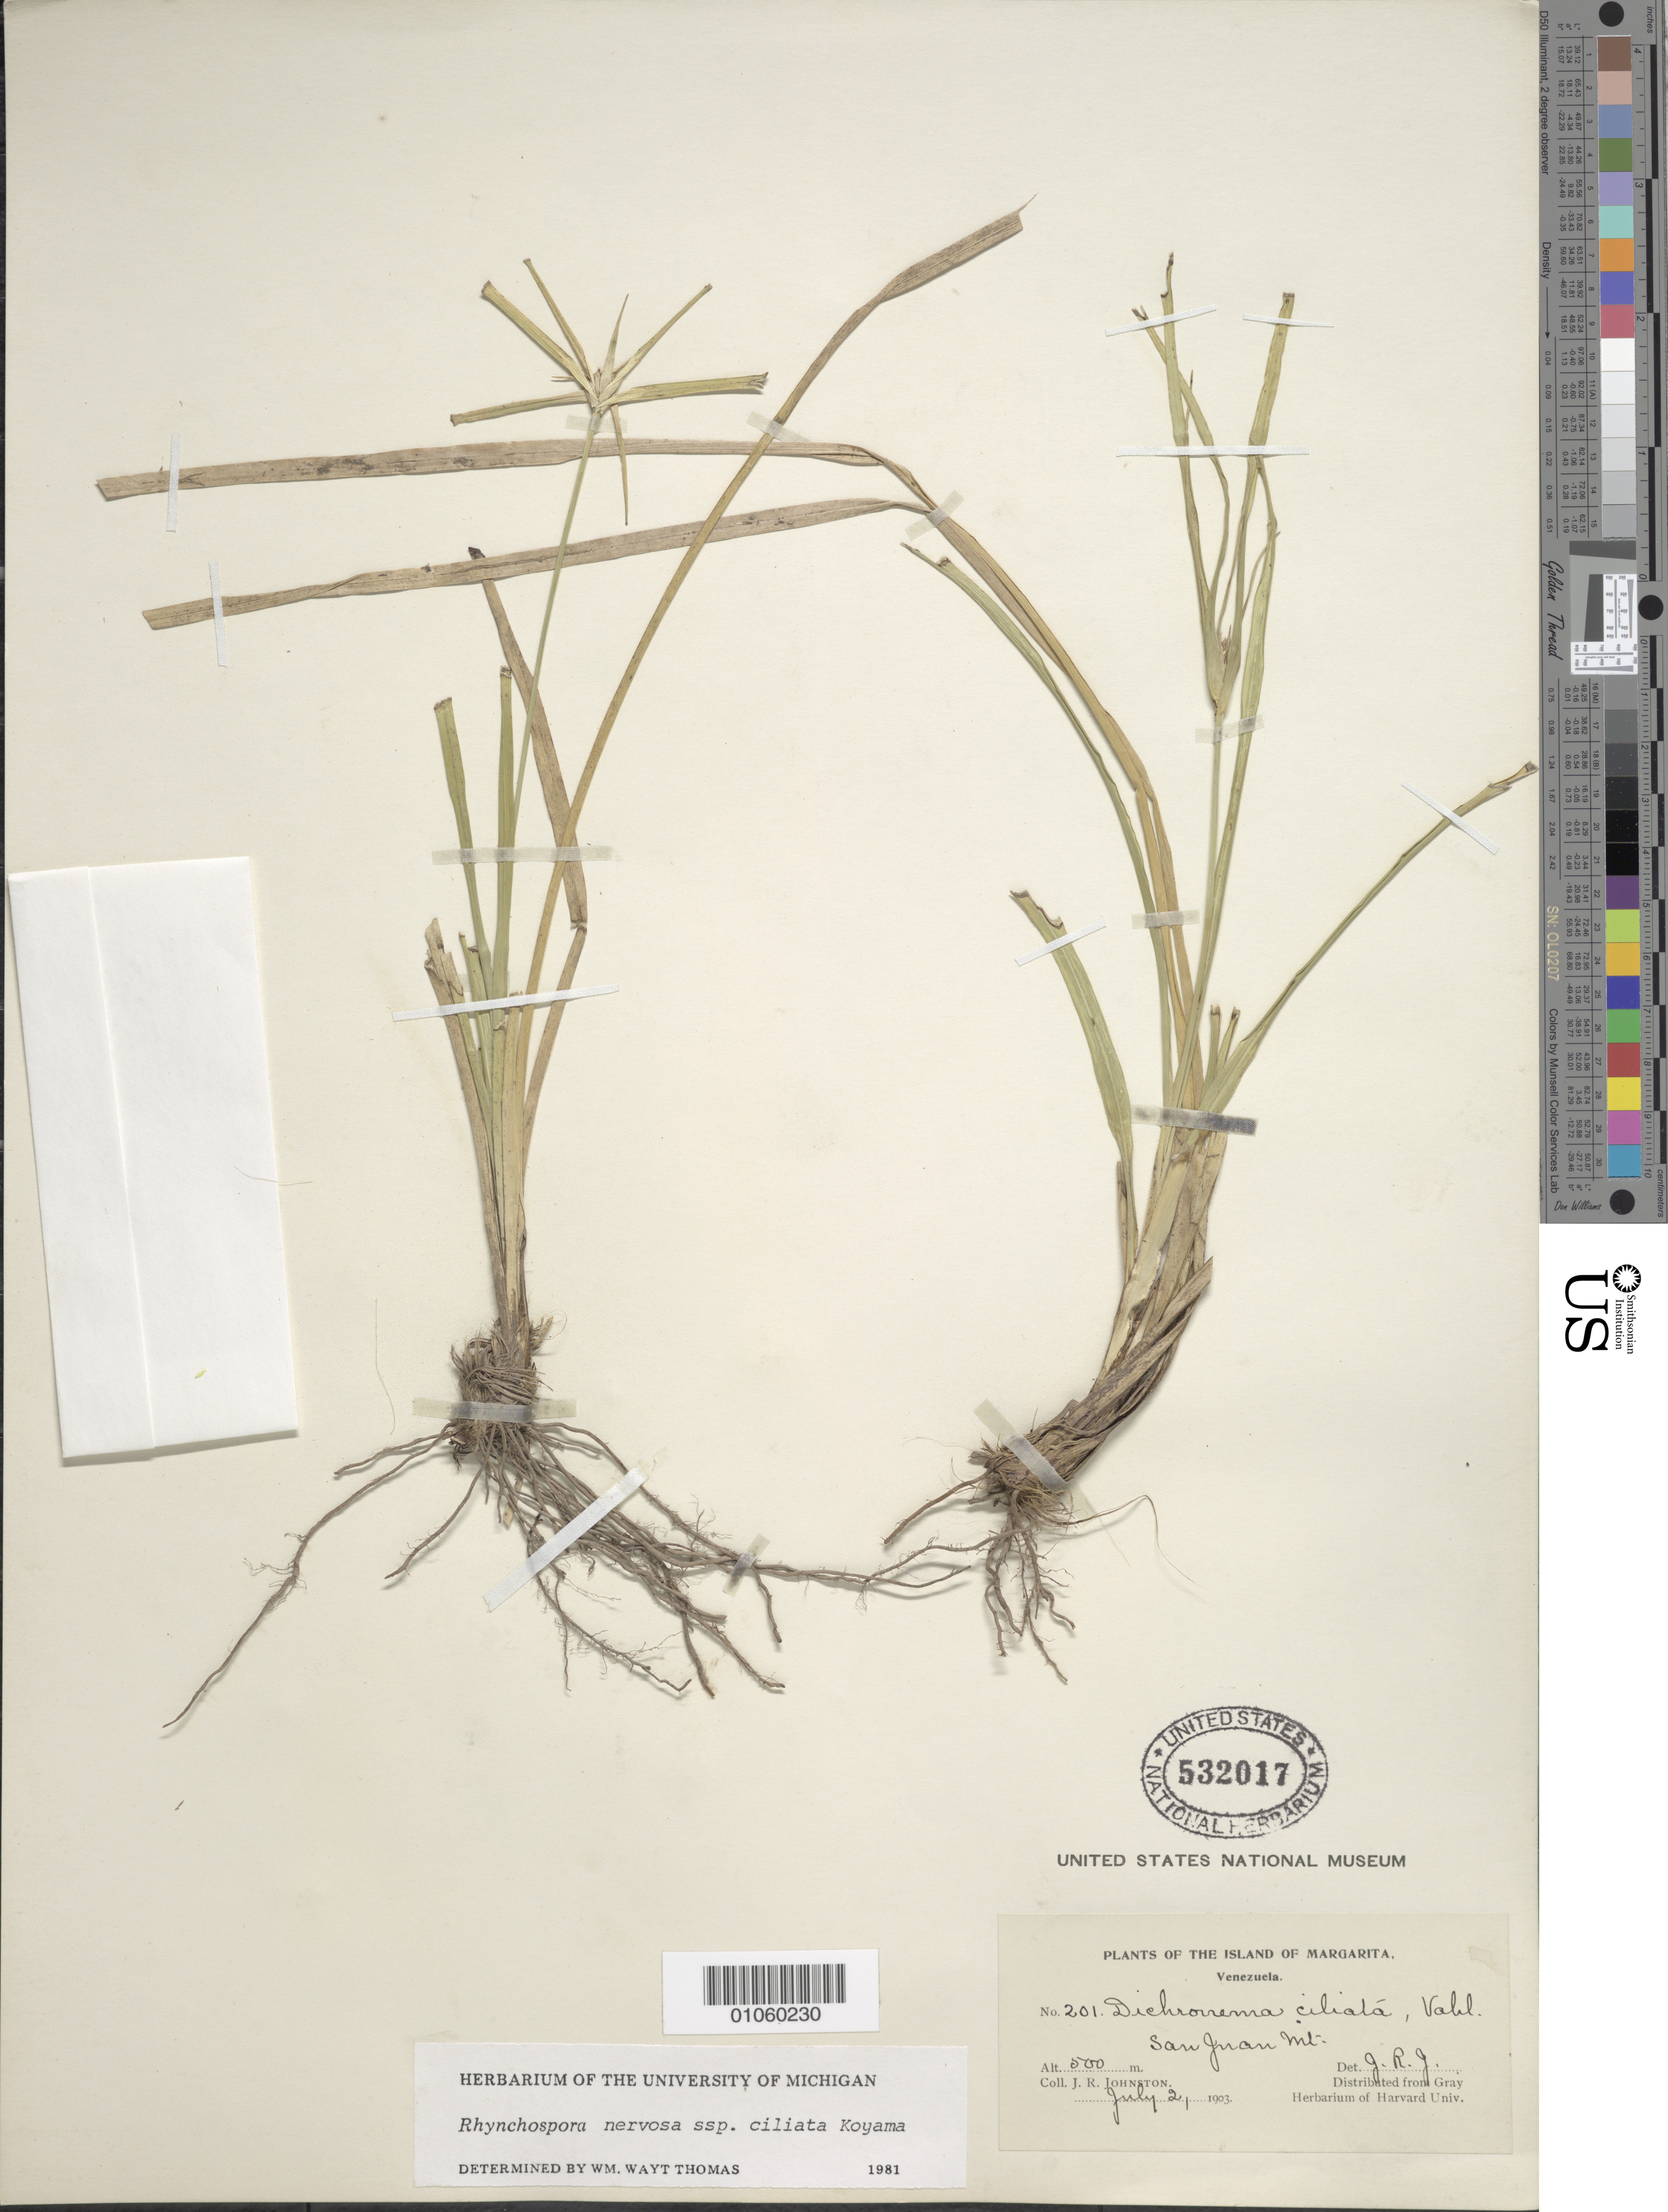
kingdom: Plantae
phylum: Tracheophyta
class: Liliopsida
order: Poales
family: Cyperaceae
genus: Rhynchospora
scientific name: Rhynchospora ciliata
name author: (G. Mey.) Kük.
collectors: J. Johnston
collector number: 201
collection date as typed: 02 Jul 1903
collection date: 1903-07-02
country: Venezuela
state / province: Nueva Esparta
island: Margarita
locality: San Juan Mt.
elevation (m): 500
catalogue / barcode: US 532017